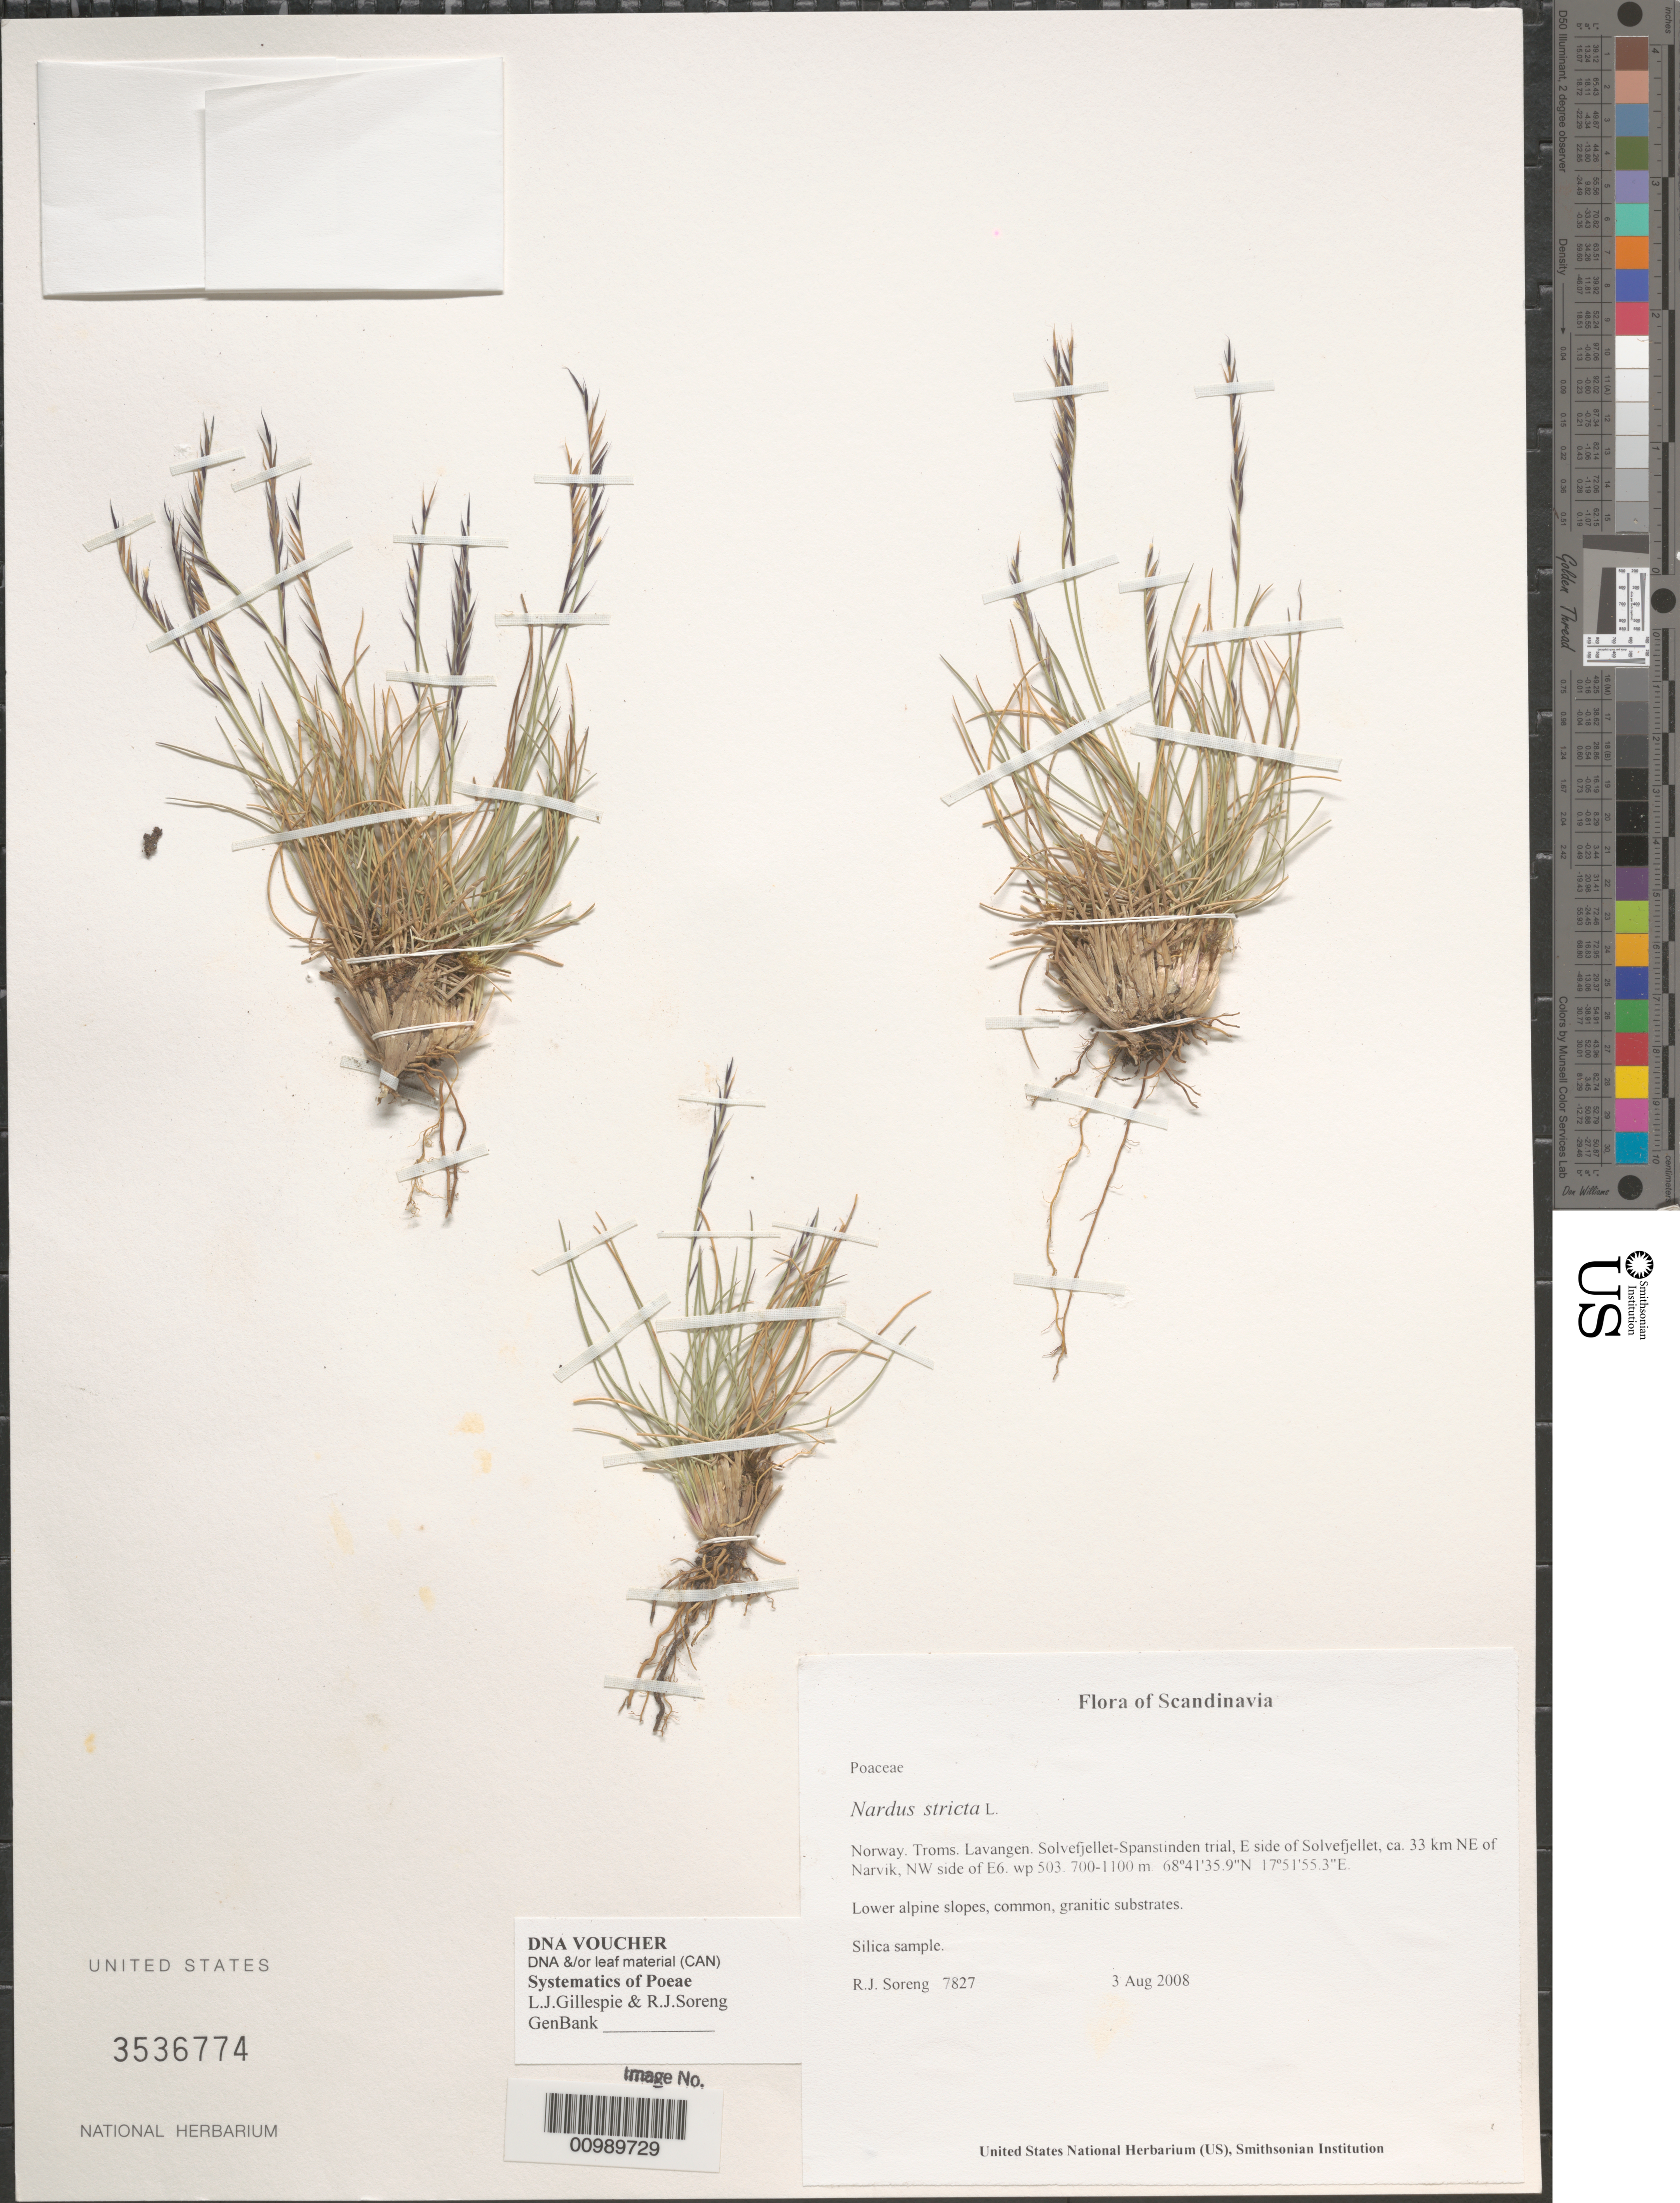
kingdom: Plantae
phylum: Tracheophyta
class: Liliopsida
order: Poales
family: Poaceae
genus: Nardus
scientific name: Nardus stricta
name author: L.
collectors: R. J. Soreng & N. L. Soreng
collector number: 7827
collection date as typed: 03 Aug 2008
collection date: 2008-08-03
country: Norway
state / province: Troms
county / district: Lavangen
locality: Solvefjellet-Spanstinden trial, E side of Solvefjellet, ca. 33 km NE of Narvik, NW side of E6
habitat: Lower alpine slopes, common, granitic substrates.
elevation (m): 700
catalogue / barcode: US 3536774